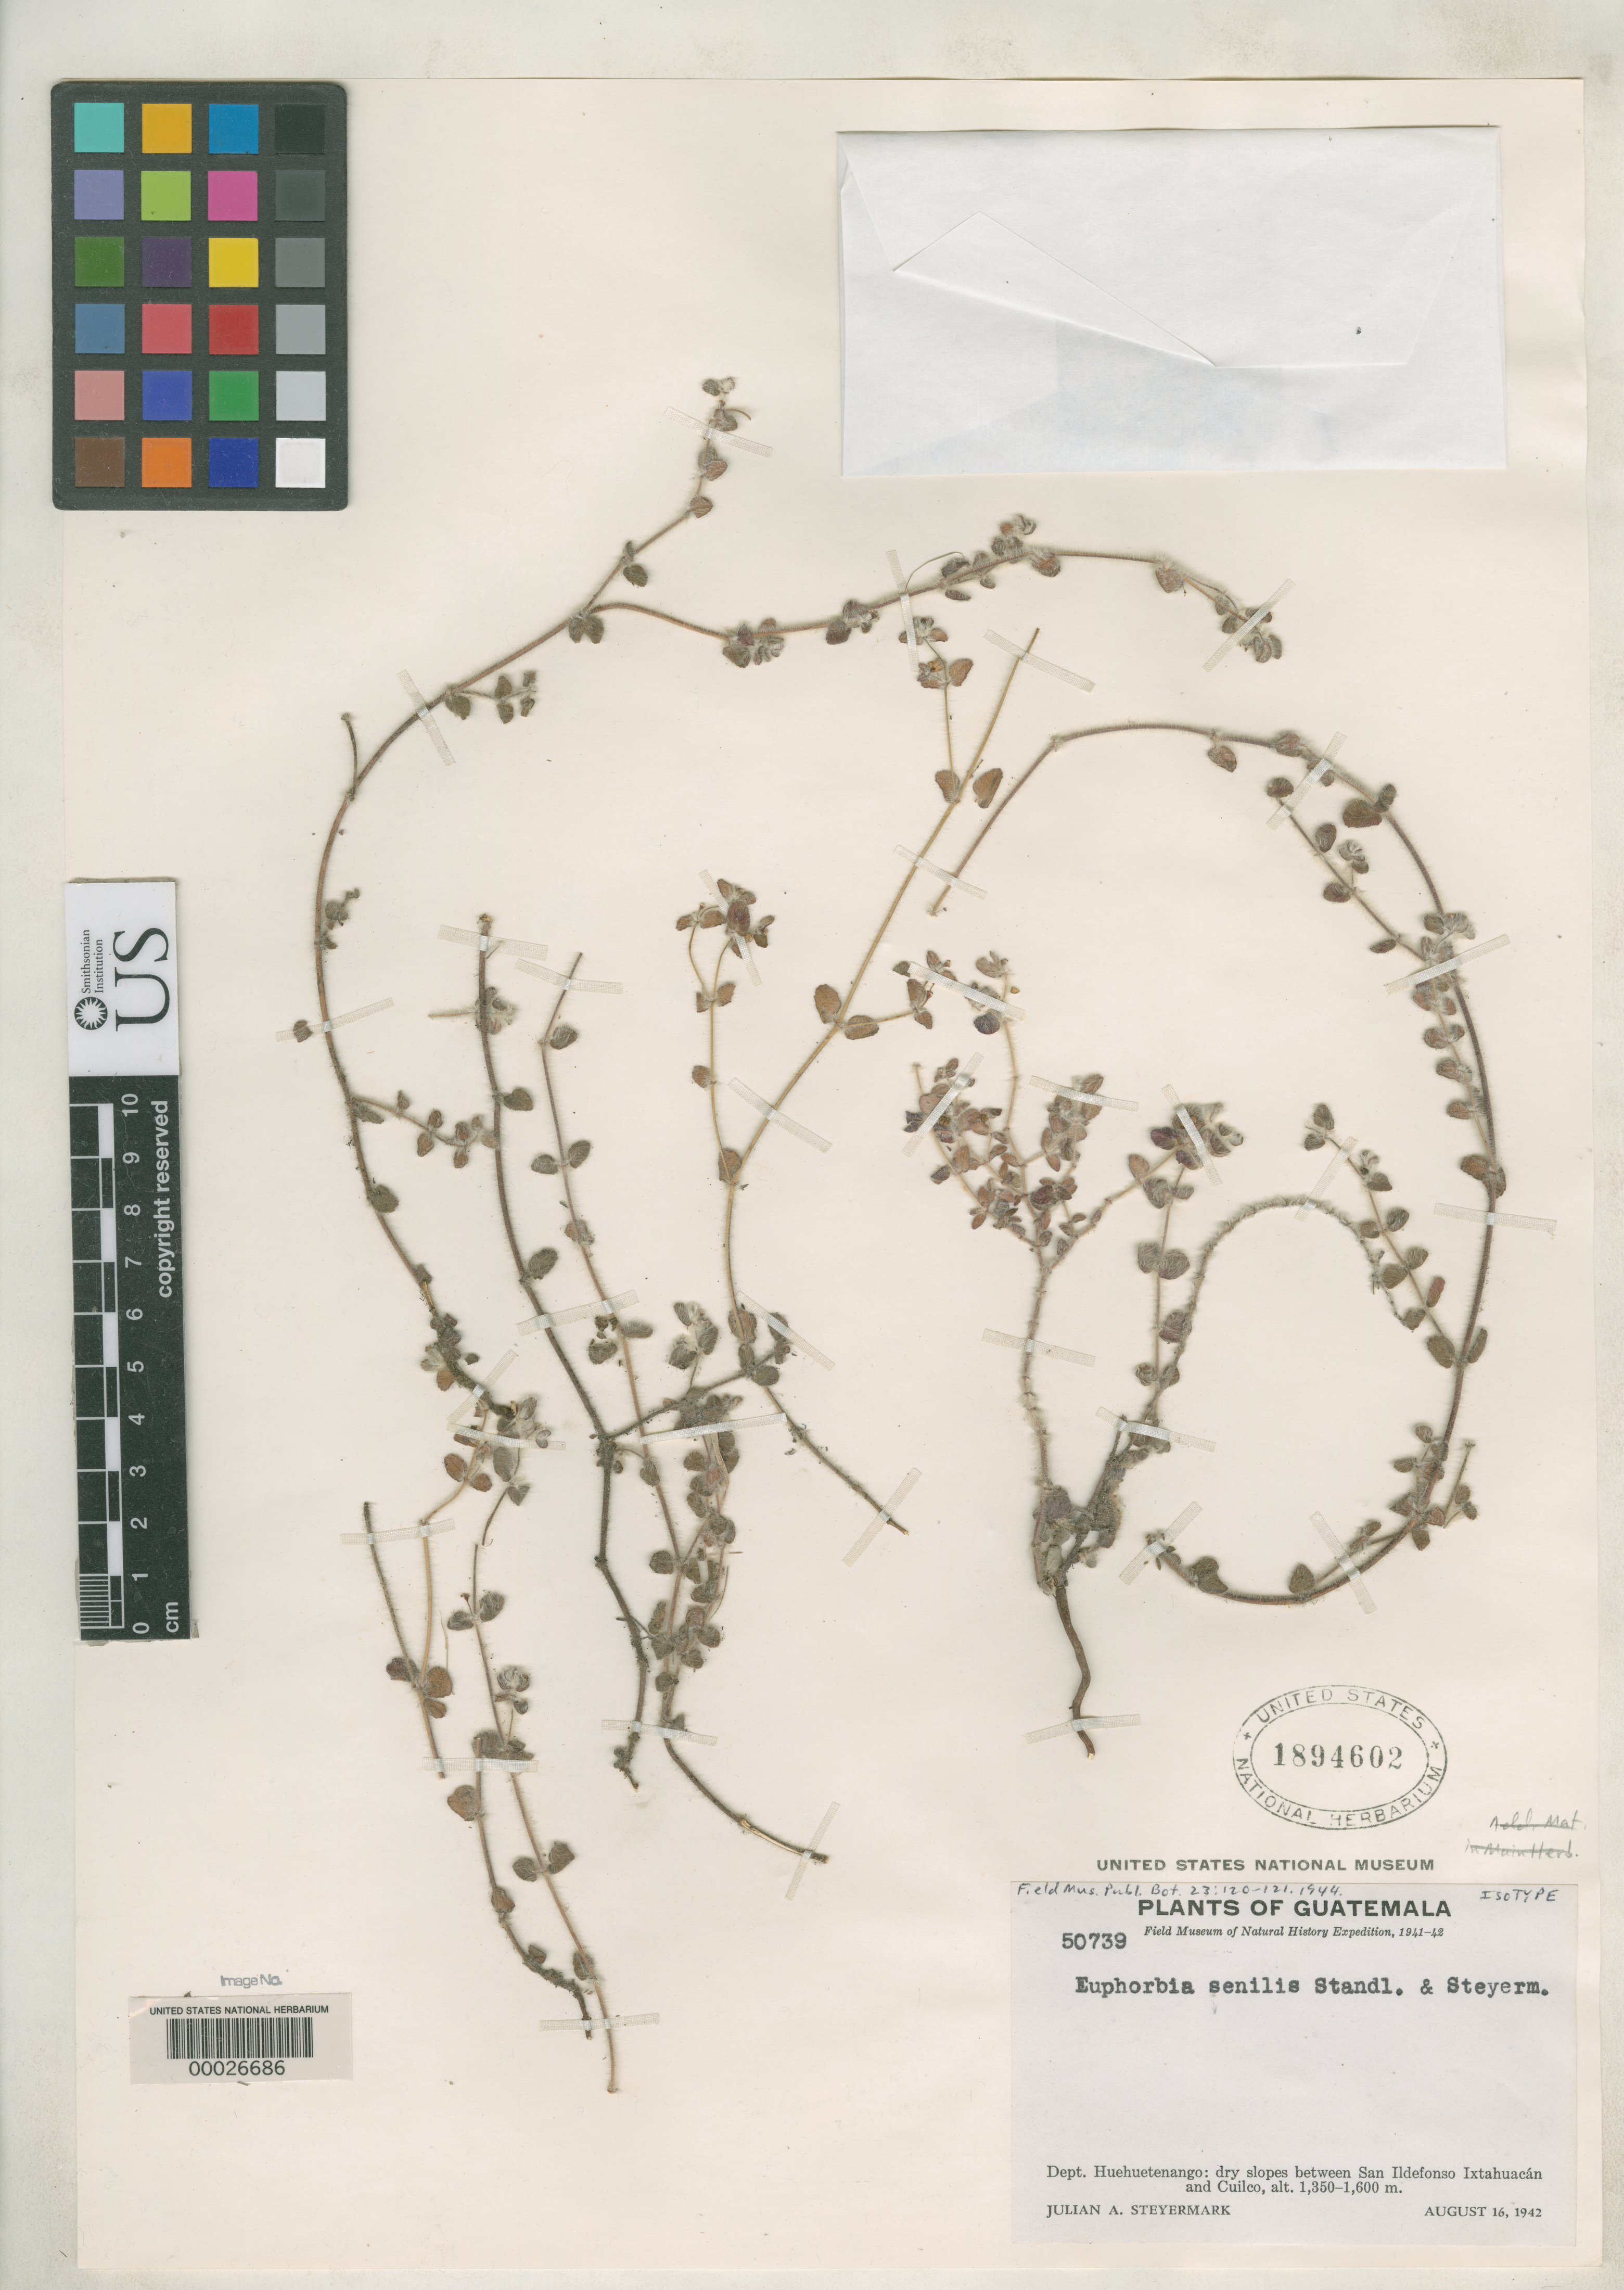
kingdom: Plantae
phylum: Tracheophyta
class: Magnoliopsida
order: Malpighiales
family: Euphorbiaceae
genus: Euphorbia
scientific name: Euphorbia senilis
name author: Standl. & Steyerm.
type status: Isotype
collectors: J. Steyermark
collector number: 50739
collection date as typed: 16 Aug 1942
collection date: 1942-08-16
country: Guatemala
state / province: Huehuetenango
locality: Between San Ildefonso Ixtahuacan and Cuilco.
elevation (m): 1350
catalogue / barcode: US 1894602